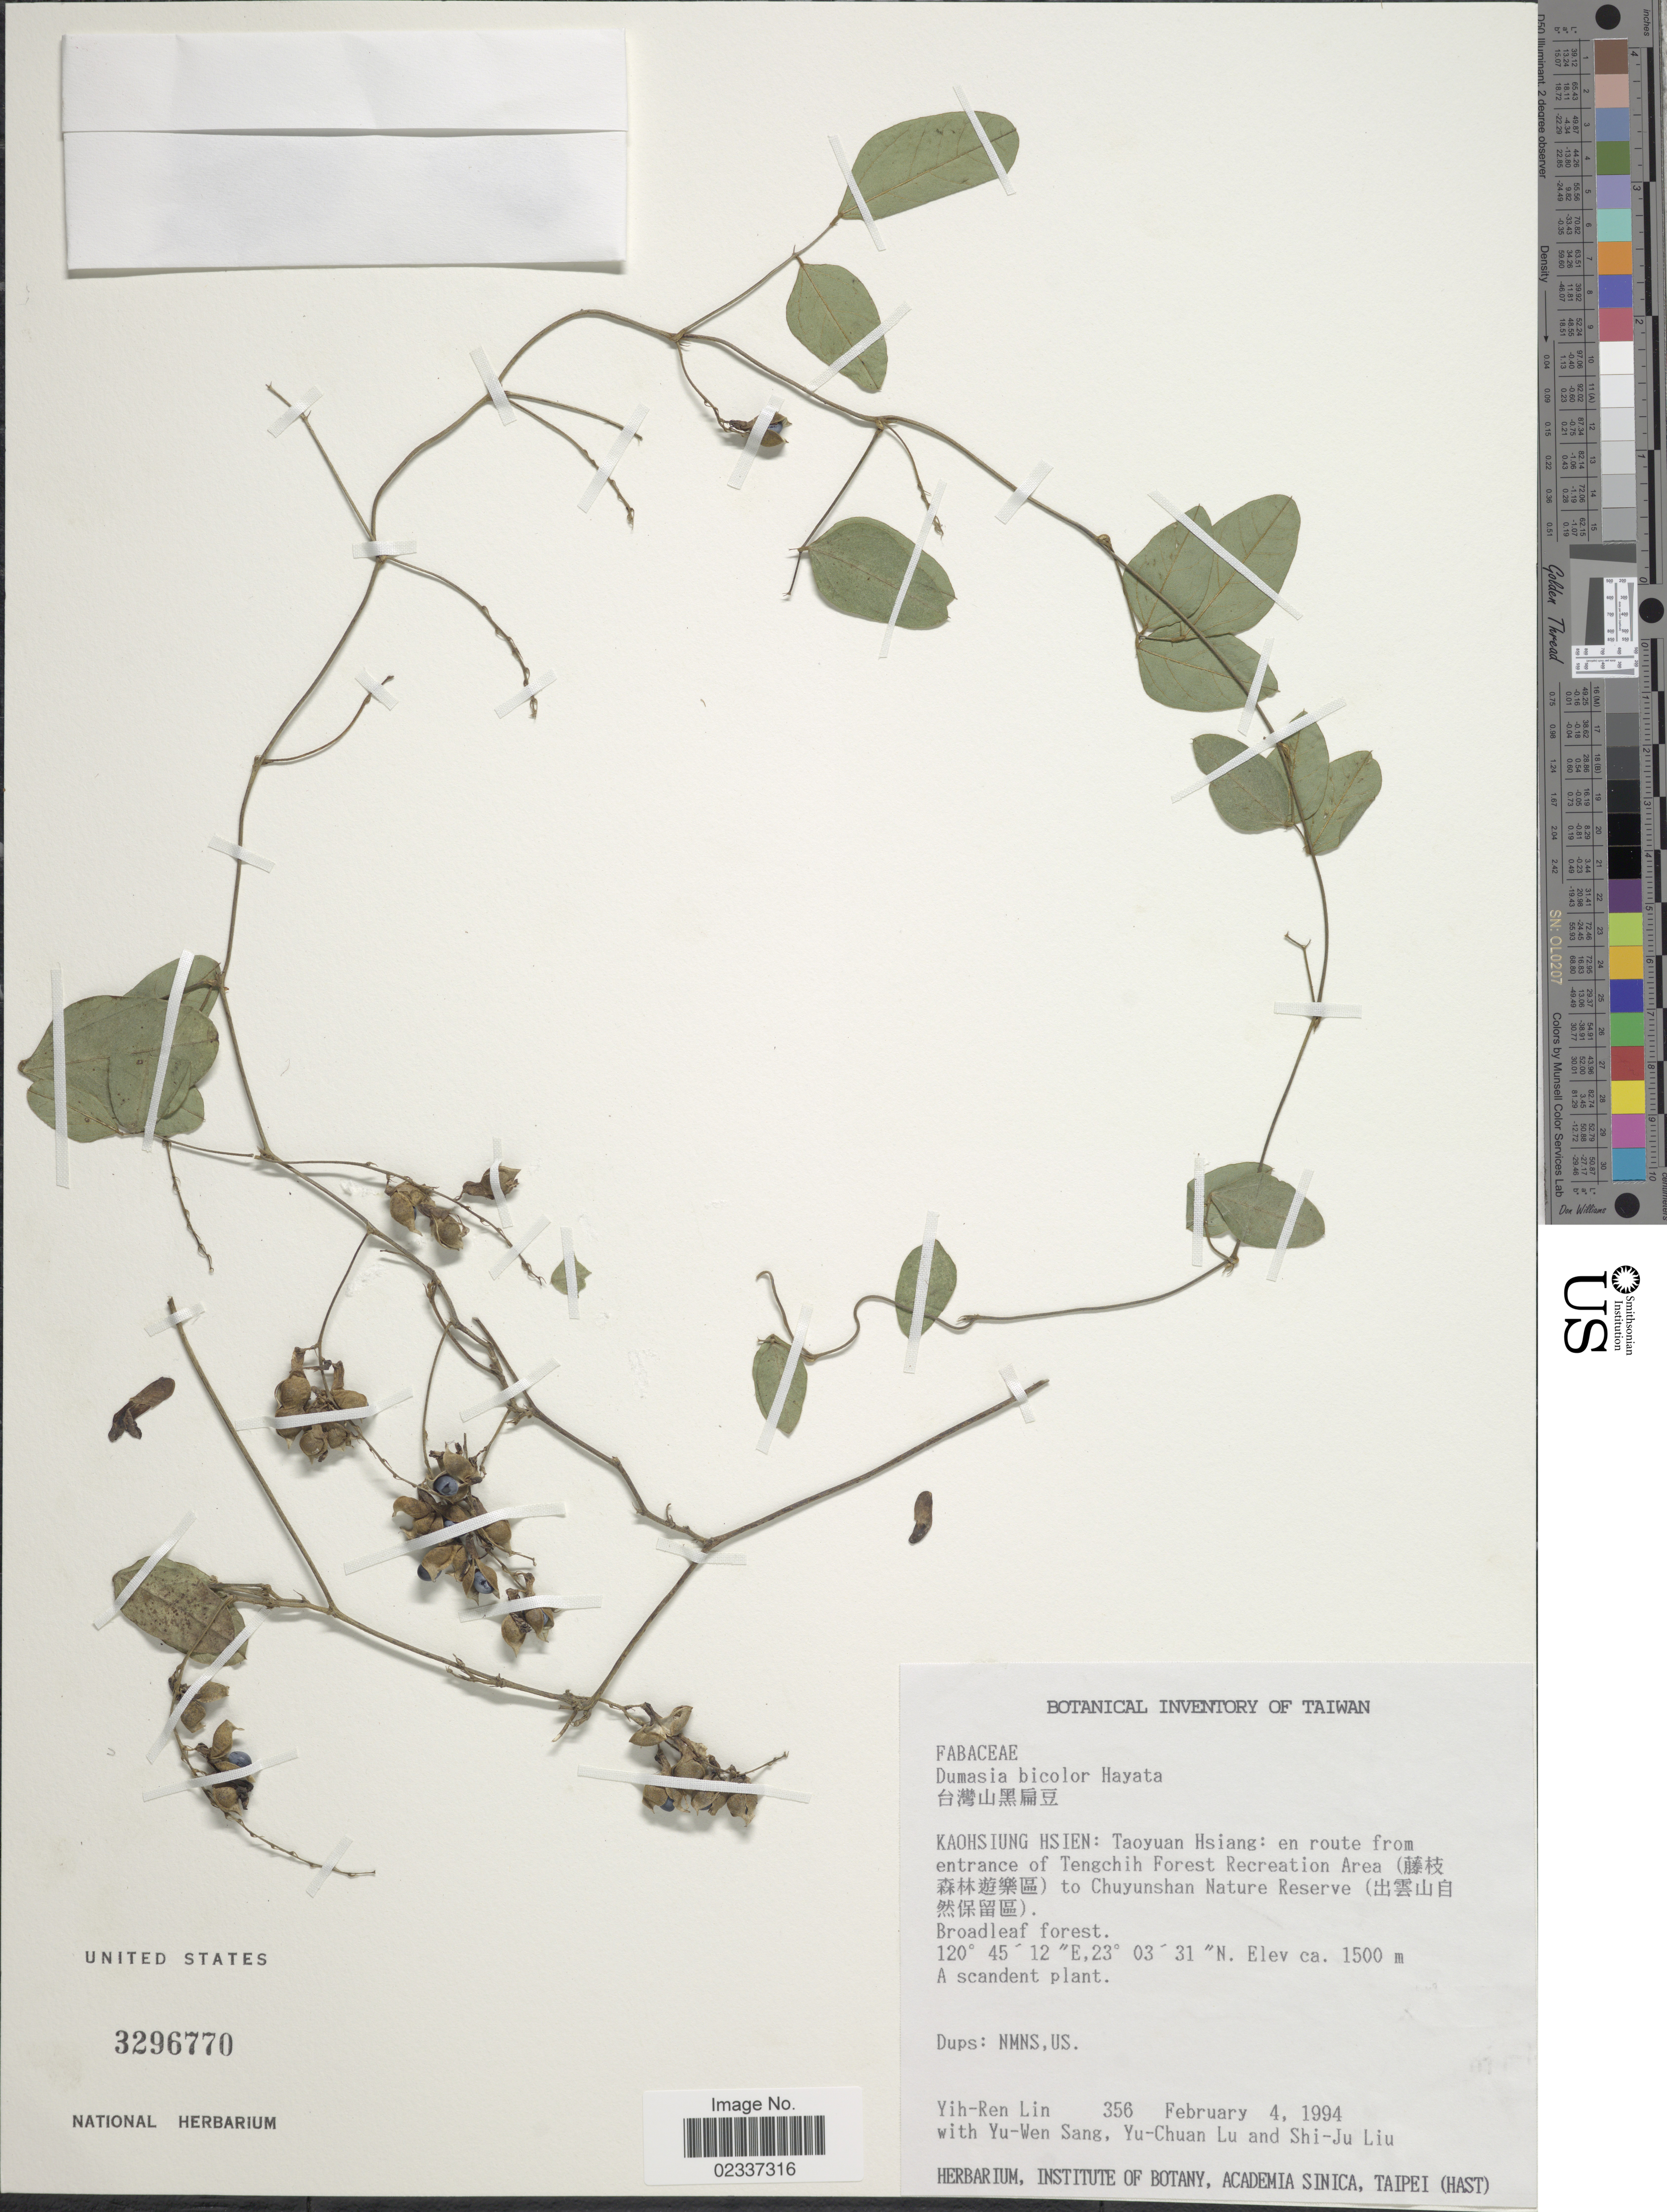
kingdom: Plantae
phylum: Tracheophyta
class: Magnoliopsida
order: Fabales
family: Fabaceae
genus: Dumasia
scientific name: Dumasia bicolor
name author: Hayata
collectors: Y. Lin, Y. Sang, Y. C. Lu & S. J. Liu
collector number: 356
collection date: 1994-02-04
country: Taiwan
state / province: Kaohsiung City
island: Taiwan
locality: Kaohsiung Hsien: Taoyuan Hsiang: en route from entrance of Tengchih Forest Recreation Area to Chuyunshan Nature Reserve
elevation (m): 1500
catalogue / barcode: US 3296770